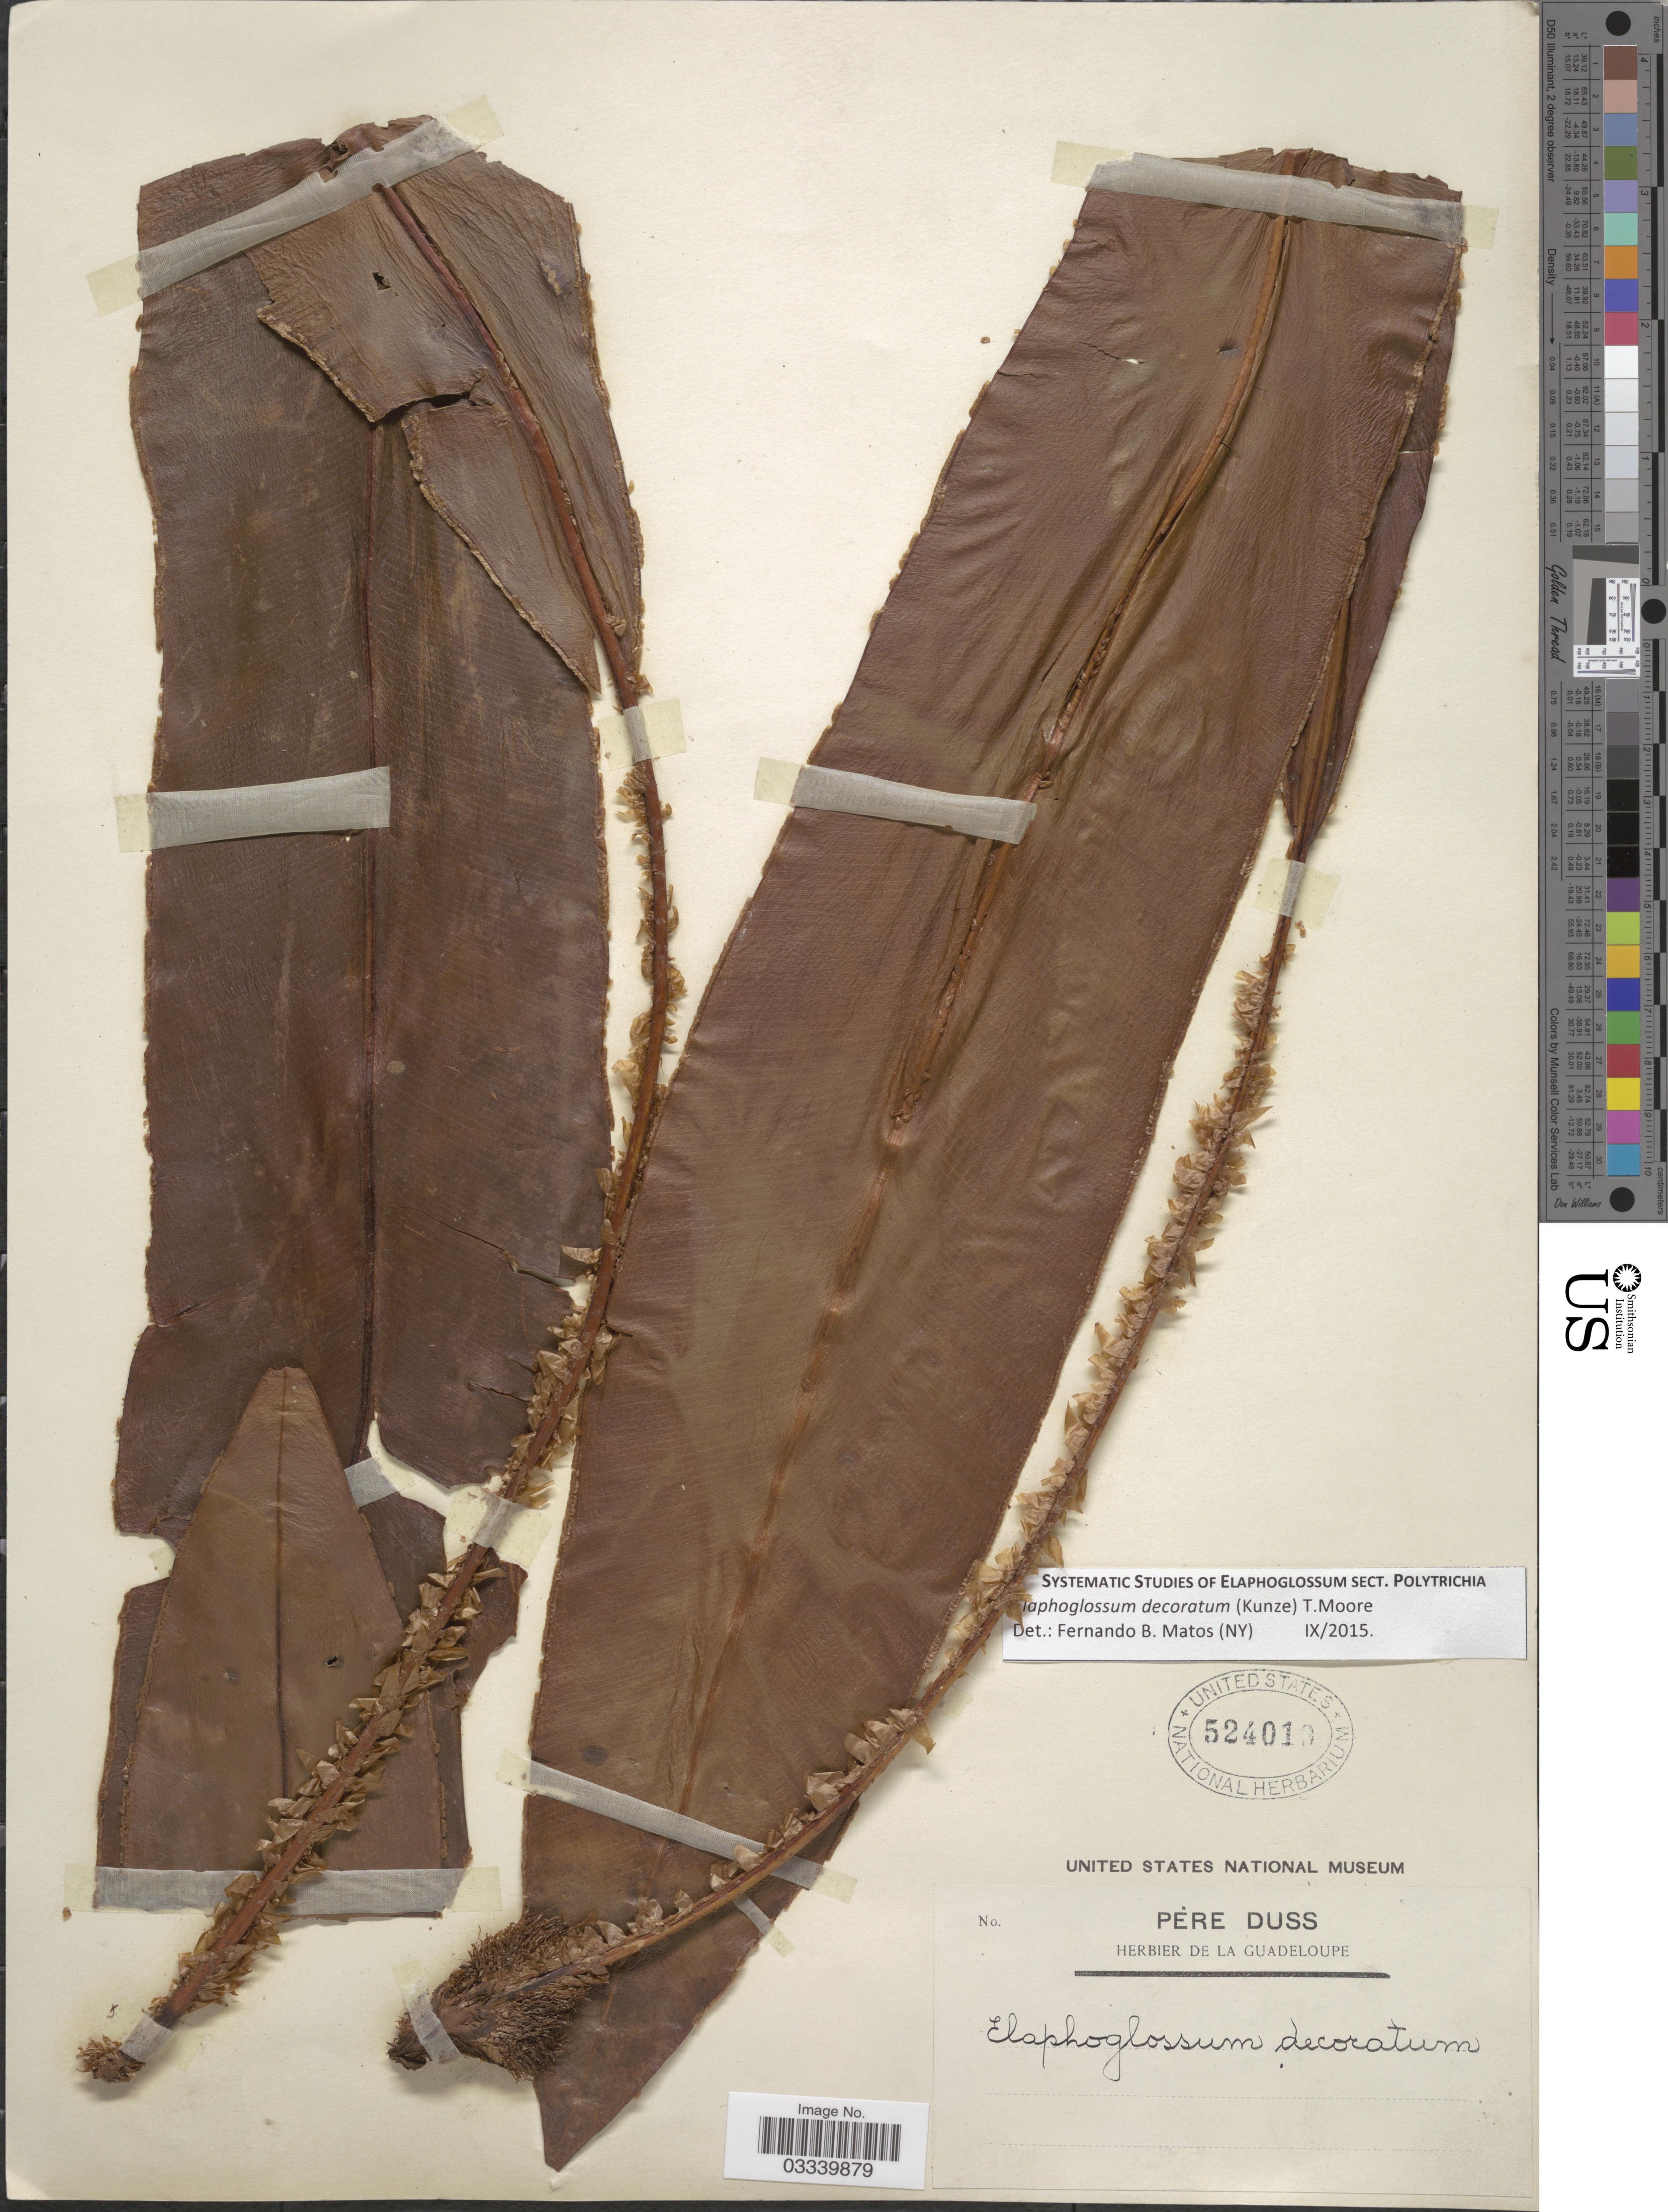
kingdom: Plantae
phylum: Tracheophyta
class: Polypodiopsida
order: Polypodiales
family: Dryopteridaceae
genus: Elaphoglossum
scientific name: Elaphoglossum decoratum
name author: (Kunze) T. Moore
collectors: Père Duss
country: Guadeloupe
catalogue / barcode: US 524010